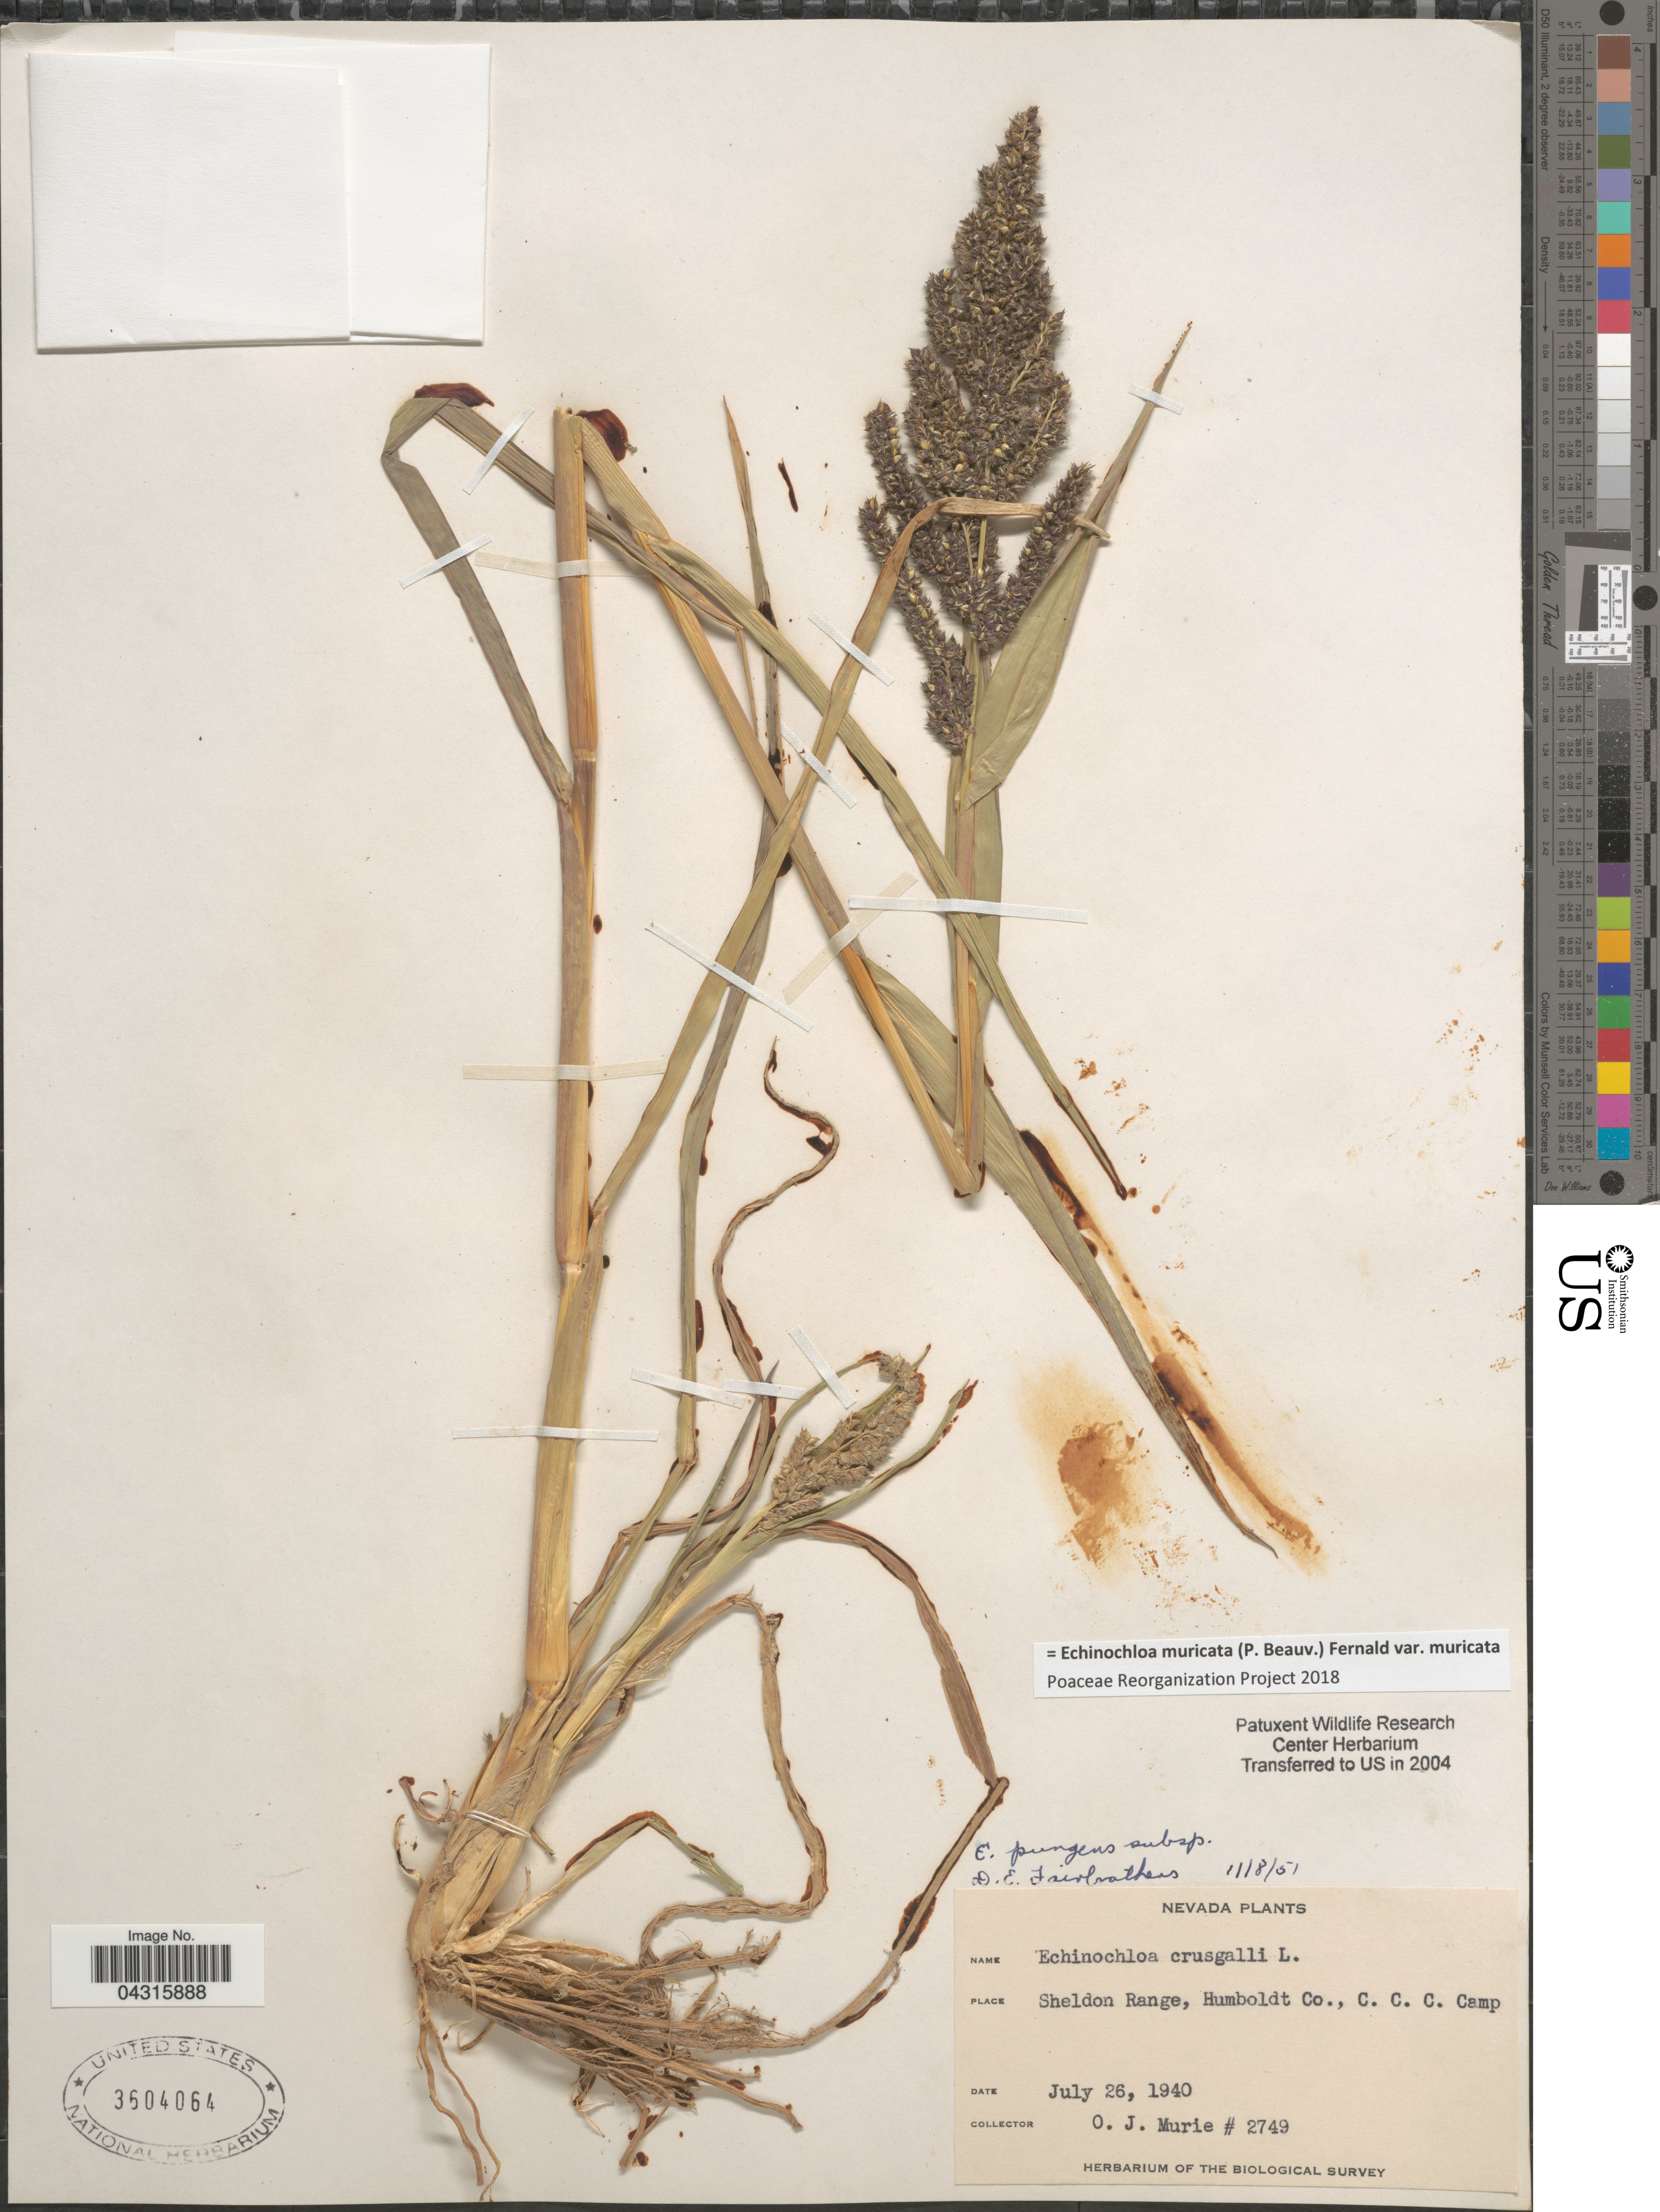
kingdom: Plantae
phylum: Tracheophyta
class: Liliopsida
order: Poales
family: Poaceae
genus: Echinochloa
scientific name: Echinochloa muricata var. muricata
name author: (P. Beauv.) Fernald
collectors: O. Murie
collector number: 2749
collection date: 1940-07-26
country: United States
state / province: Nevada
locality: Sheldon Range, Humboldt Co., C. C. C. Camp. The Biological Survey.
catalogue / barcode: US 3604064